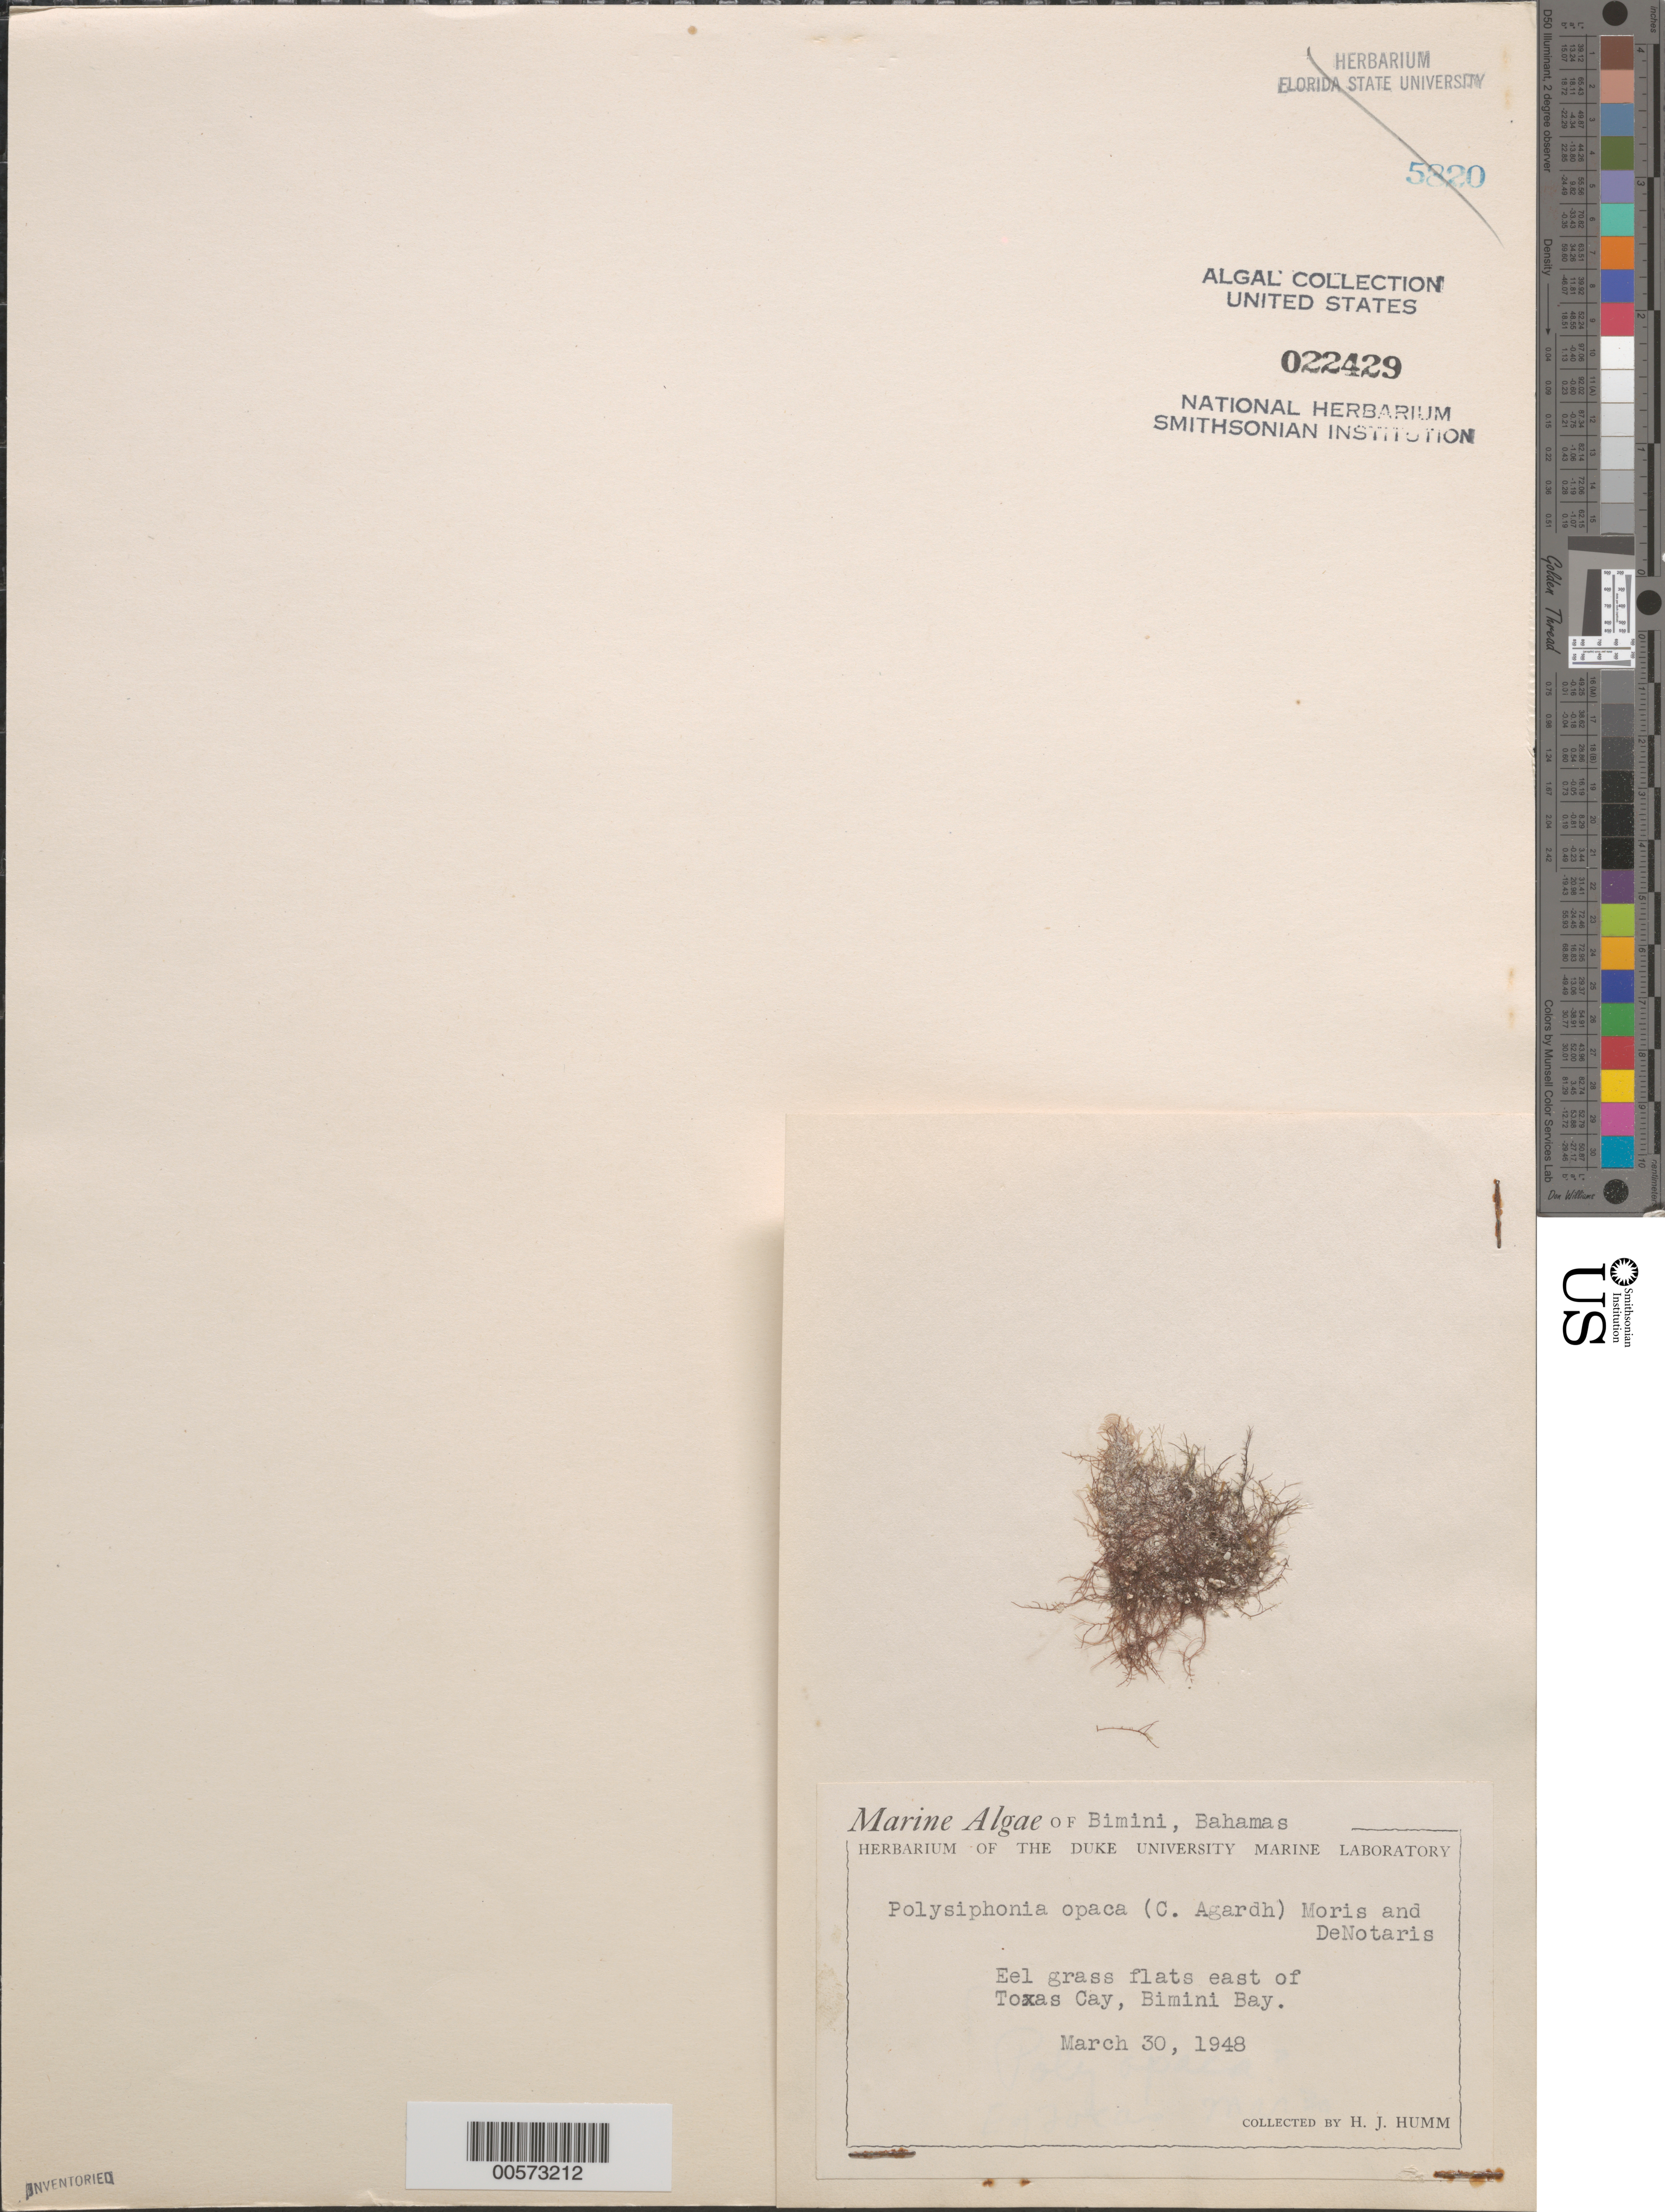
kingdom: Plantae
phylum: Rhodophyta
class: Florideophyceae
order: Ceramiales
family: Rhodomelaceae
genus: Polysiphonia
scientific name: Polysiphonia opaca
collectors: H. J. Humm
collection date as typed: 30 Mar 1948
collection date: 1948-03-30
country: Bahamas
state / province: Biminis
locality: Bimini bay, east of toxas cay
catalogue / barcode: US 22429